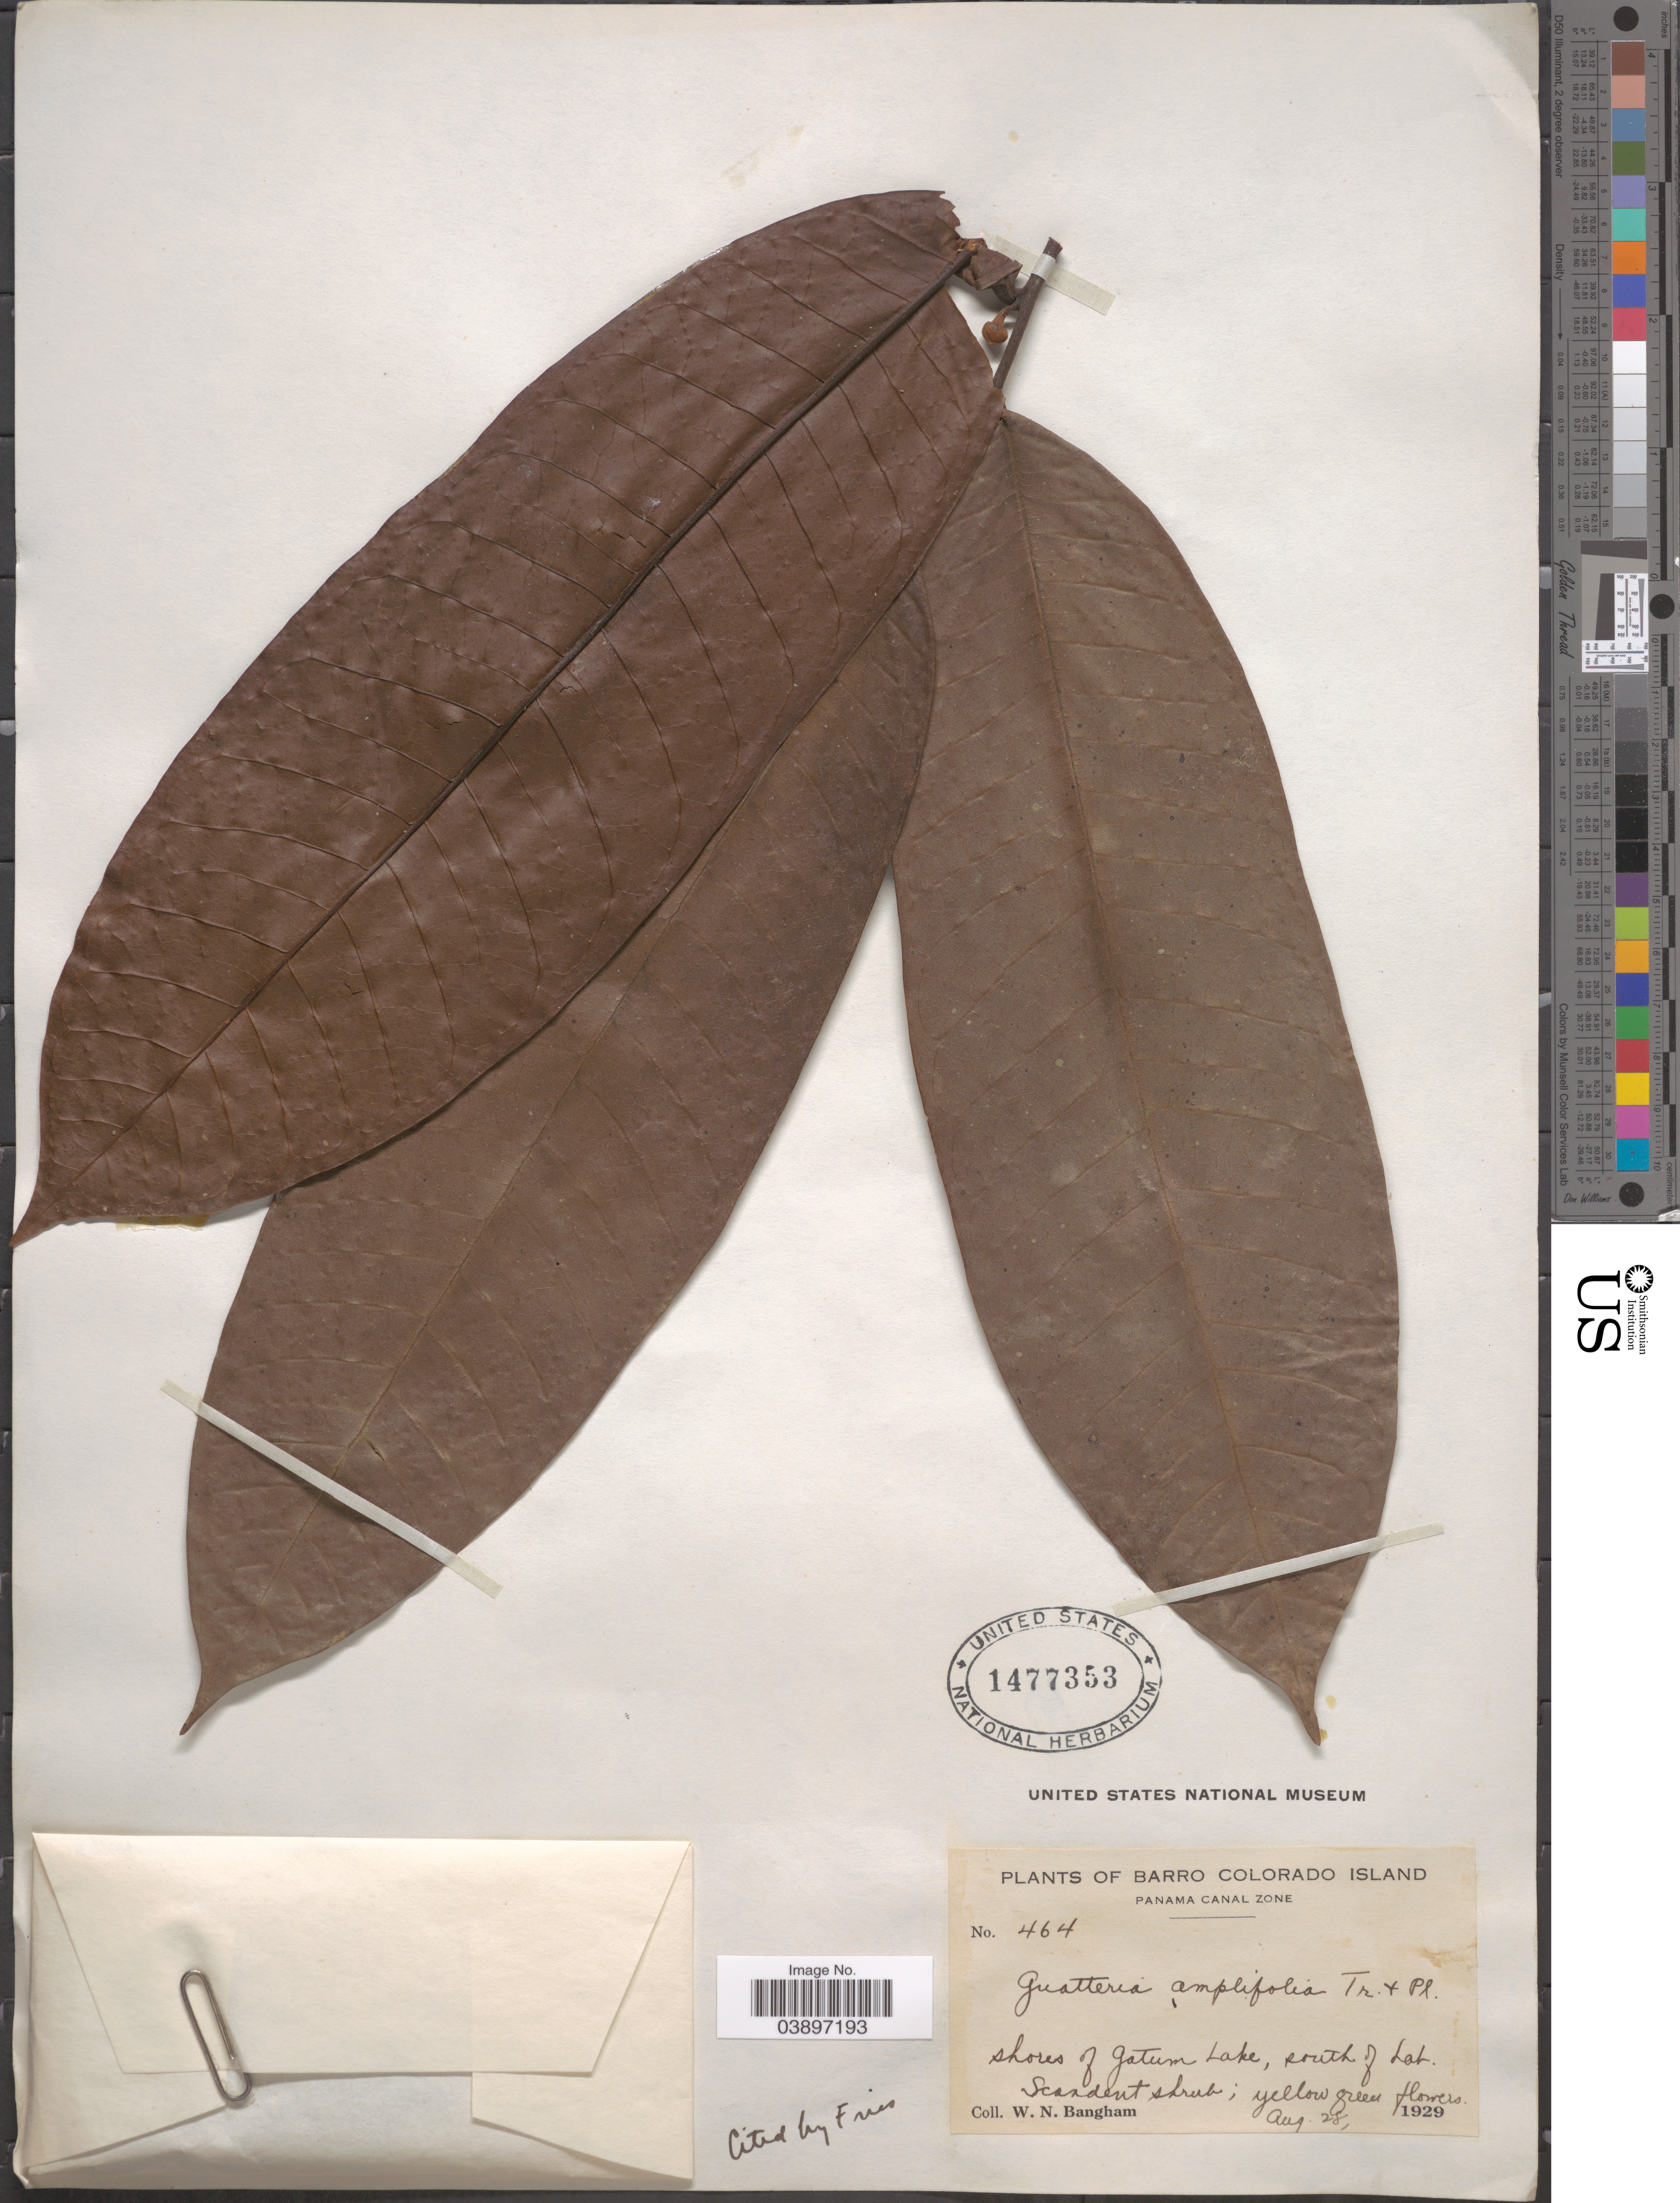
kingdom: Plantae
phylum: Tracheophyta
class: Magnoliopsida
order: Magnoliales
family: Annonaceae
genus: Guatteria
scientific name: Guatteria amplifolia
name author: Triana & Planch.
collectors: W. Bangham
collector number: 464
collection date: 1929-08-28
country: Panama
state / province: Panamá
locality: Barro Colorado Island. Panama Canal Zone. Shore of Gatum Lake, south of Lat.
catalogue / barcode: US 1477353